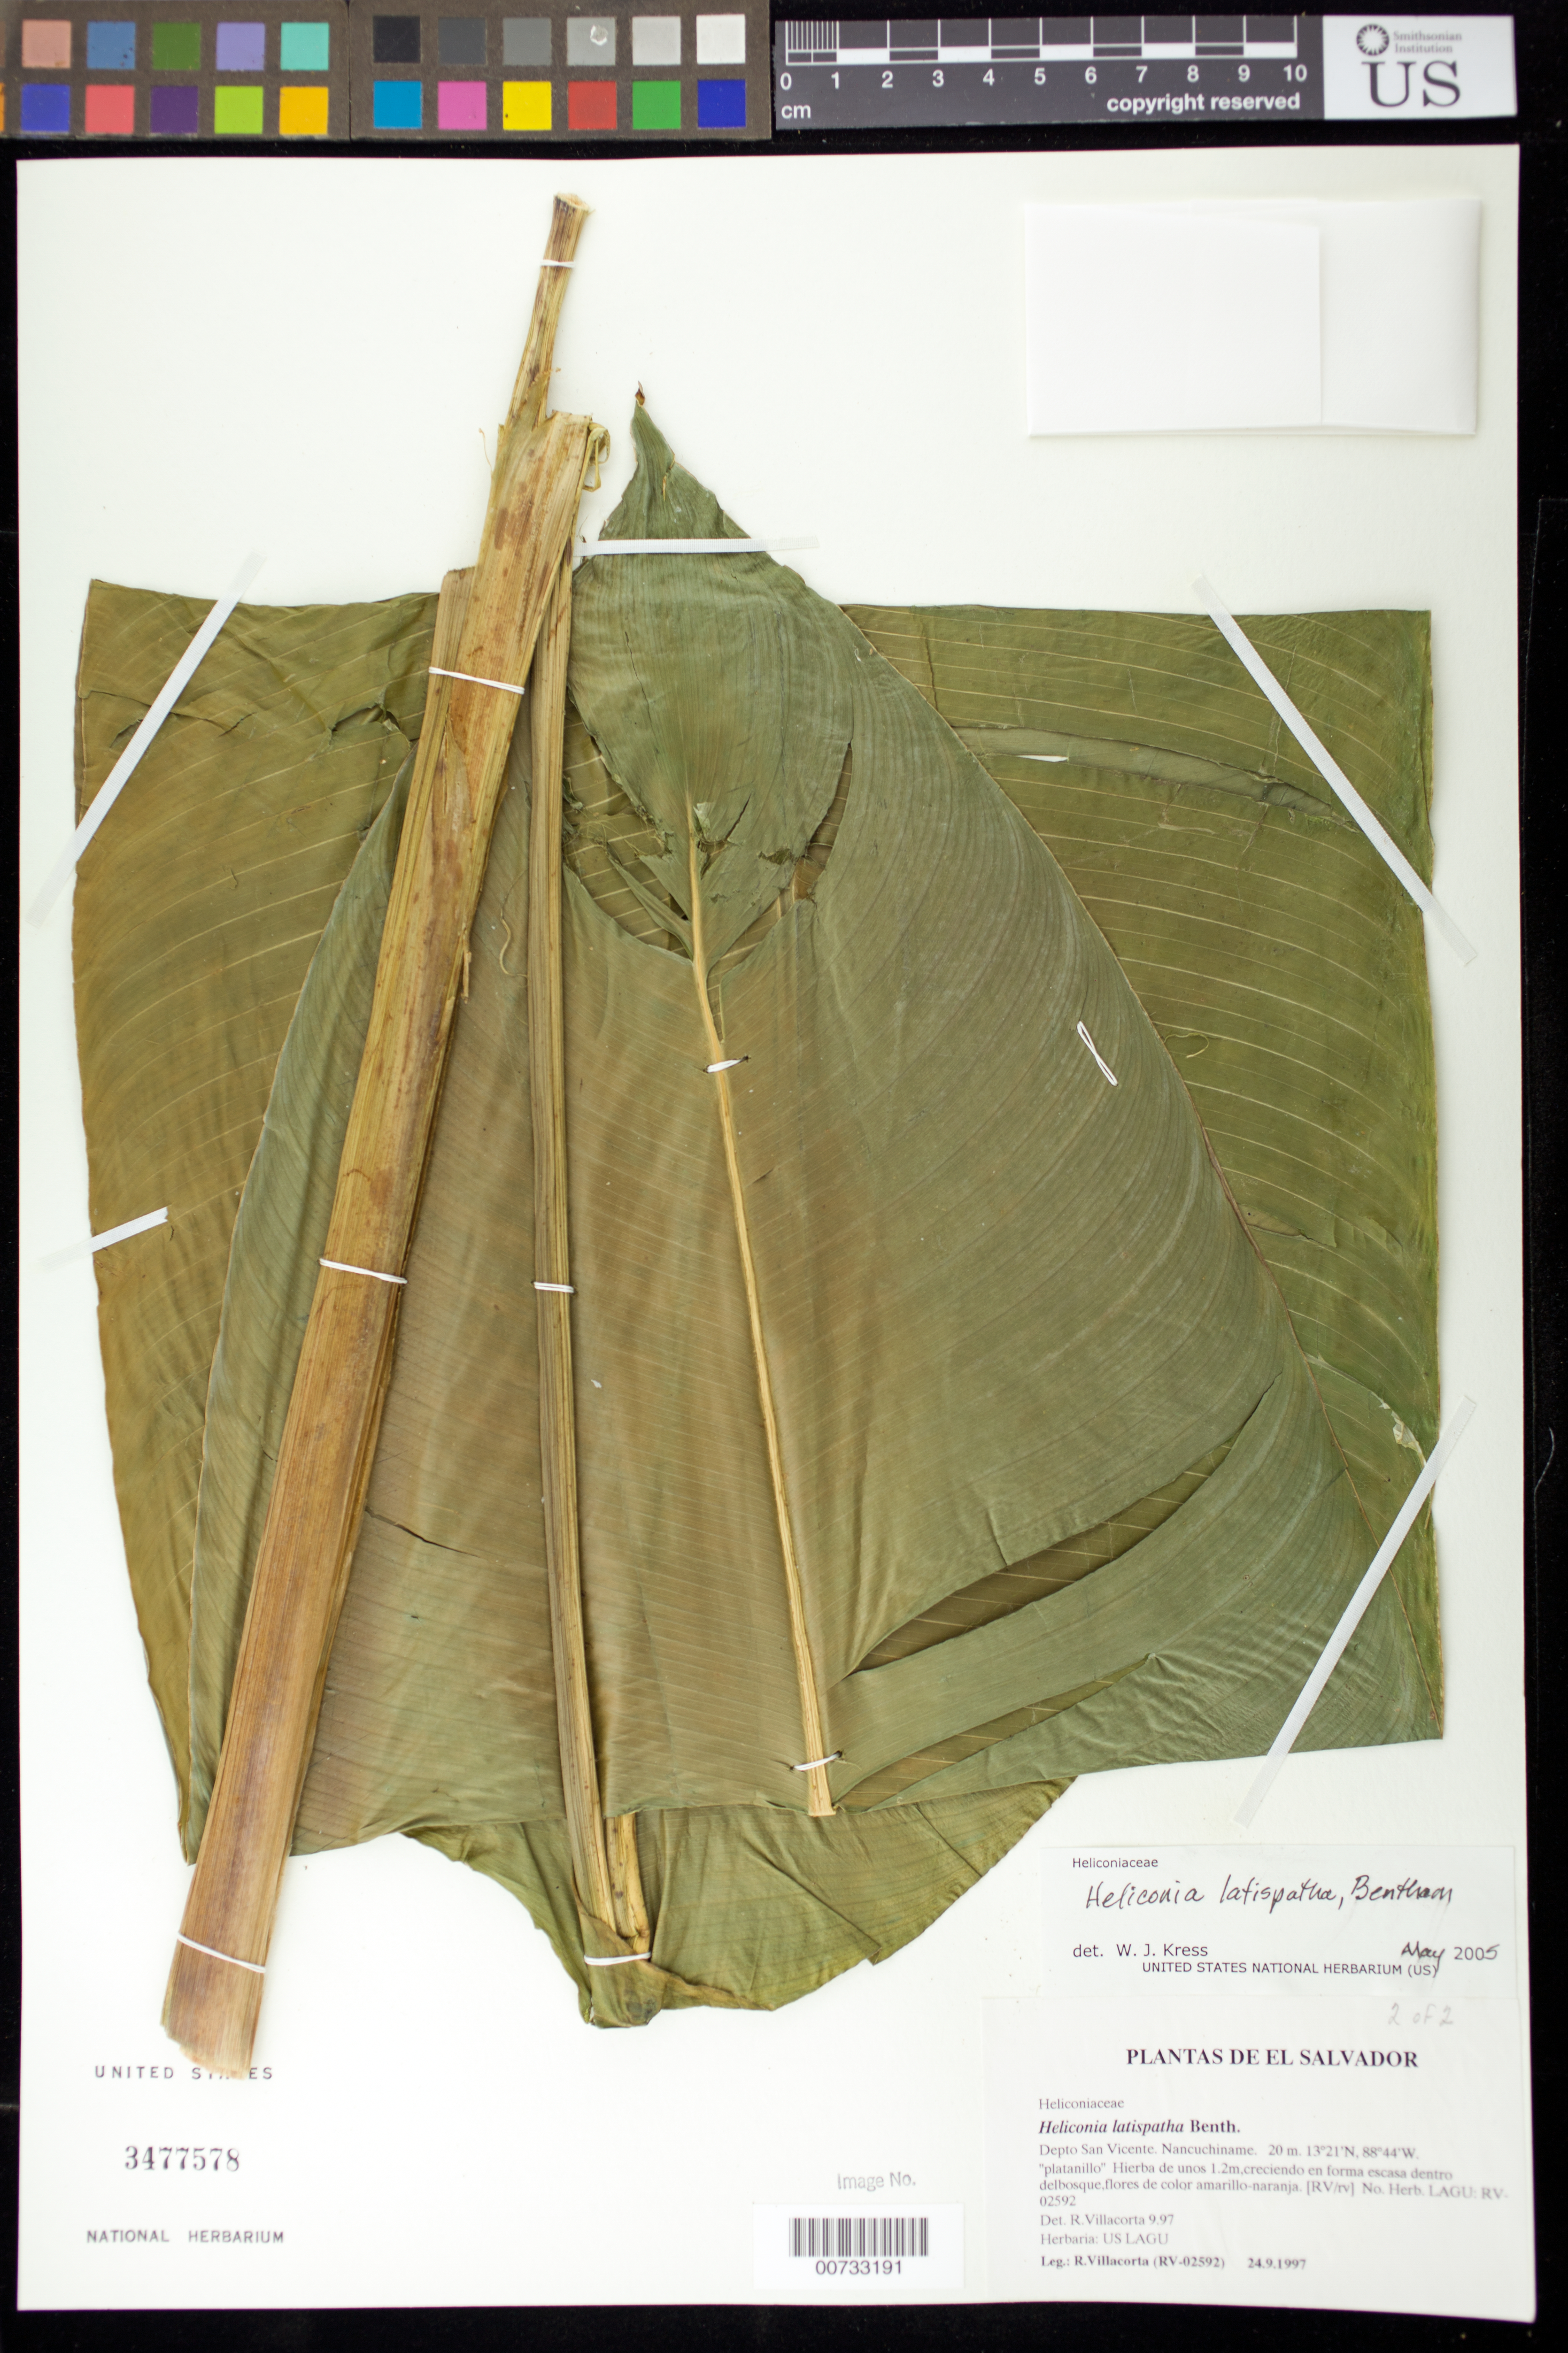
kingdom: Plantae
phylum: Tracheophyta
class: Liliopsida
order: Zingiberales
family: Heliconiaceae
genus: Heliconia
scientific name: Heliconia latispatha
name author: Benth.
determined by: Kress, W. J., (US), Smithsonian Institution - National Museum of Natural History (UNITED STATES)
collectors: R. Villacorta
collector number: RV-02592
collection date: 1997-09-24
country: El Salvador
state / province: San Vincente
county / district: Nancuchiname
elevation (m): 20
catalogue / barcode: US 3477578